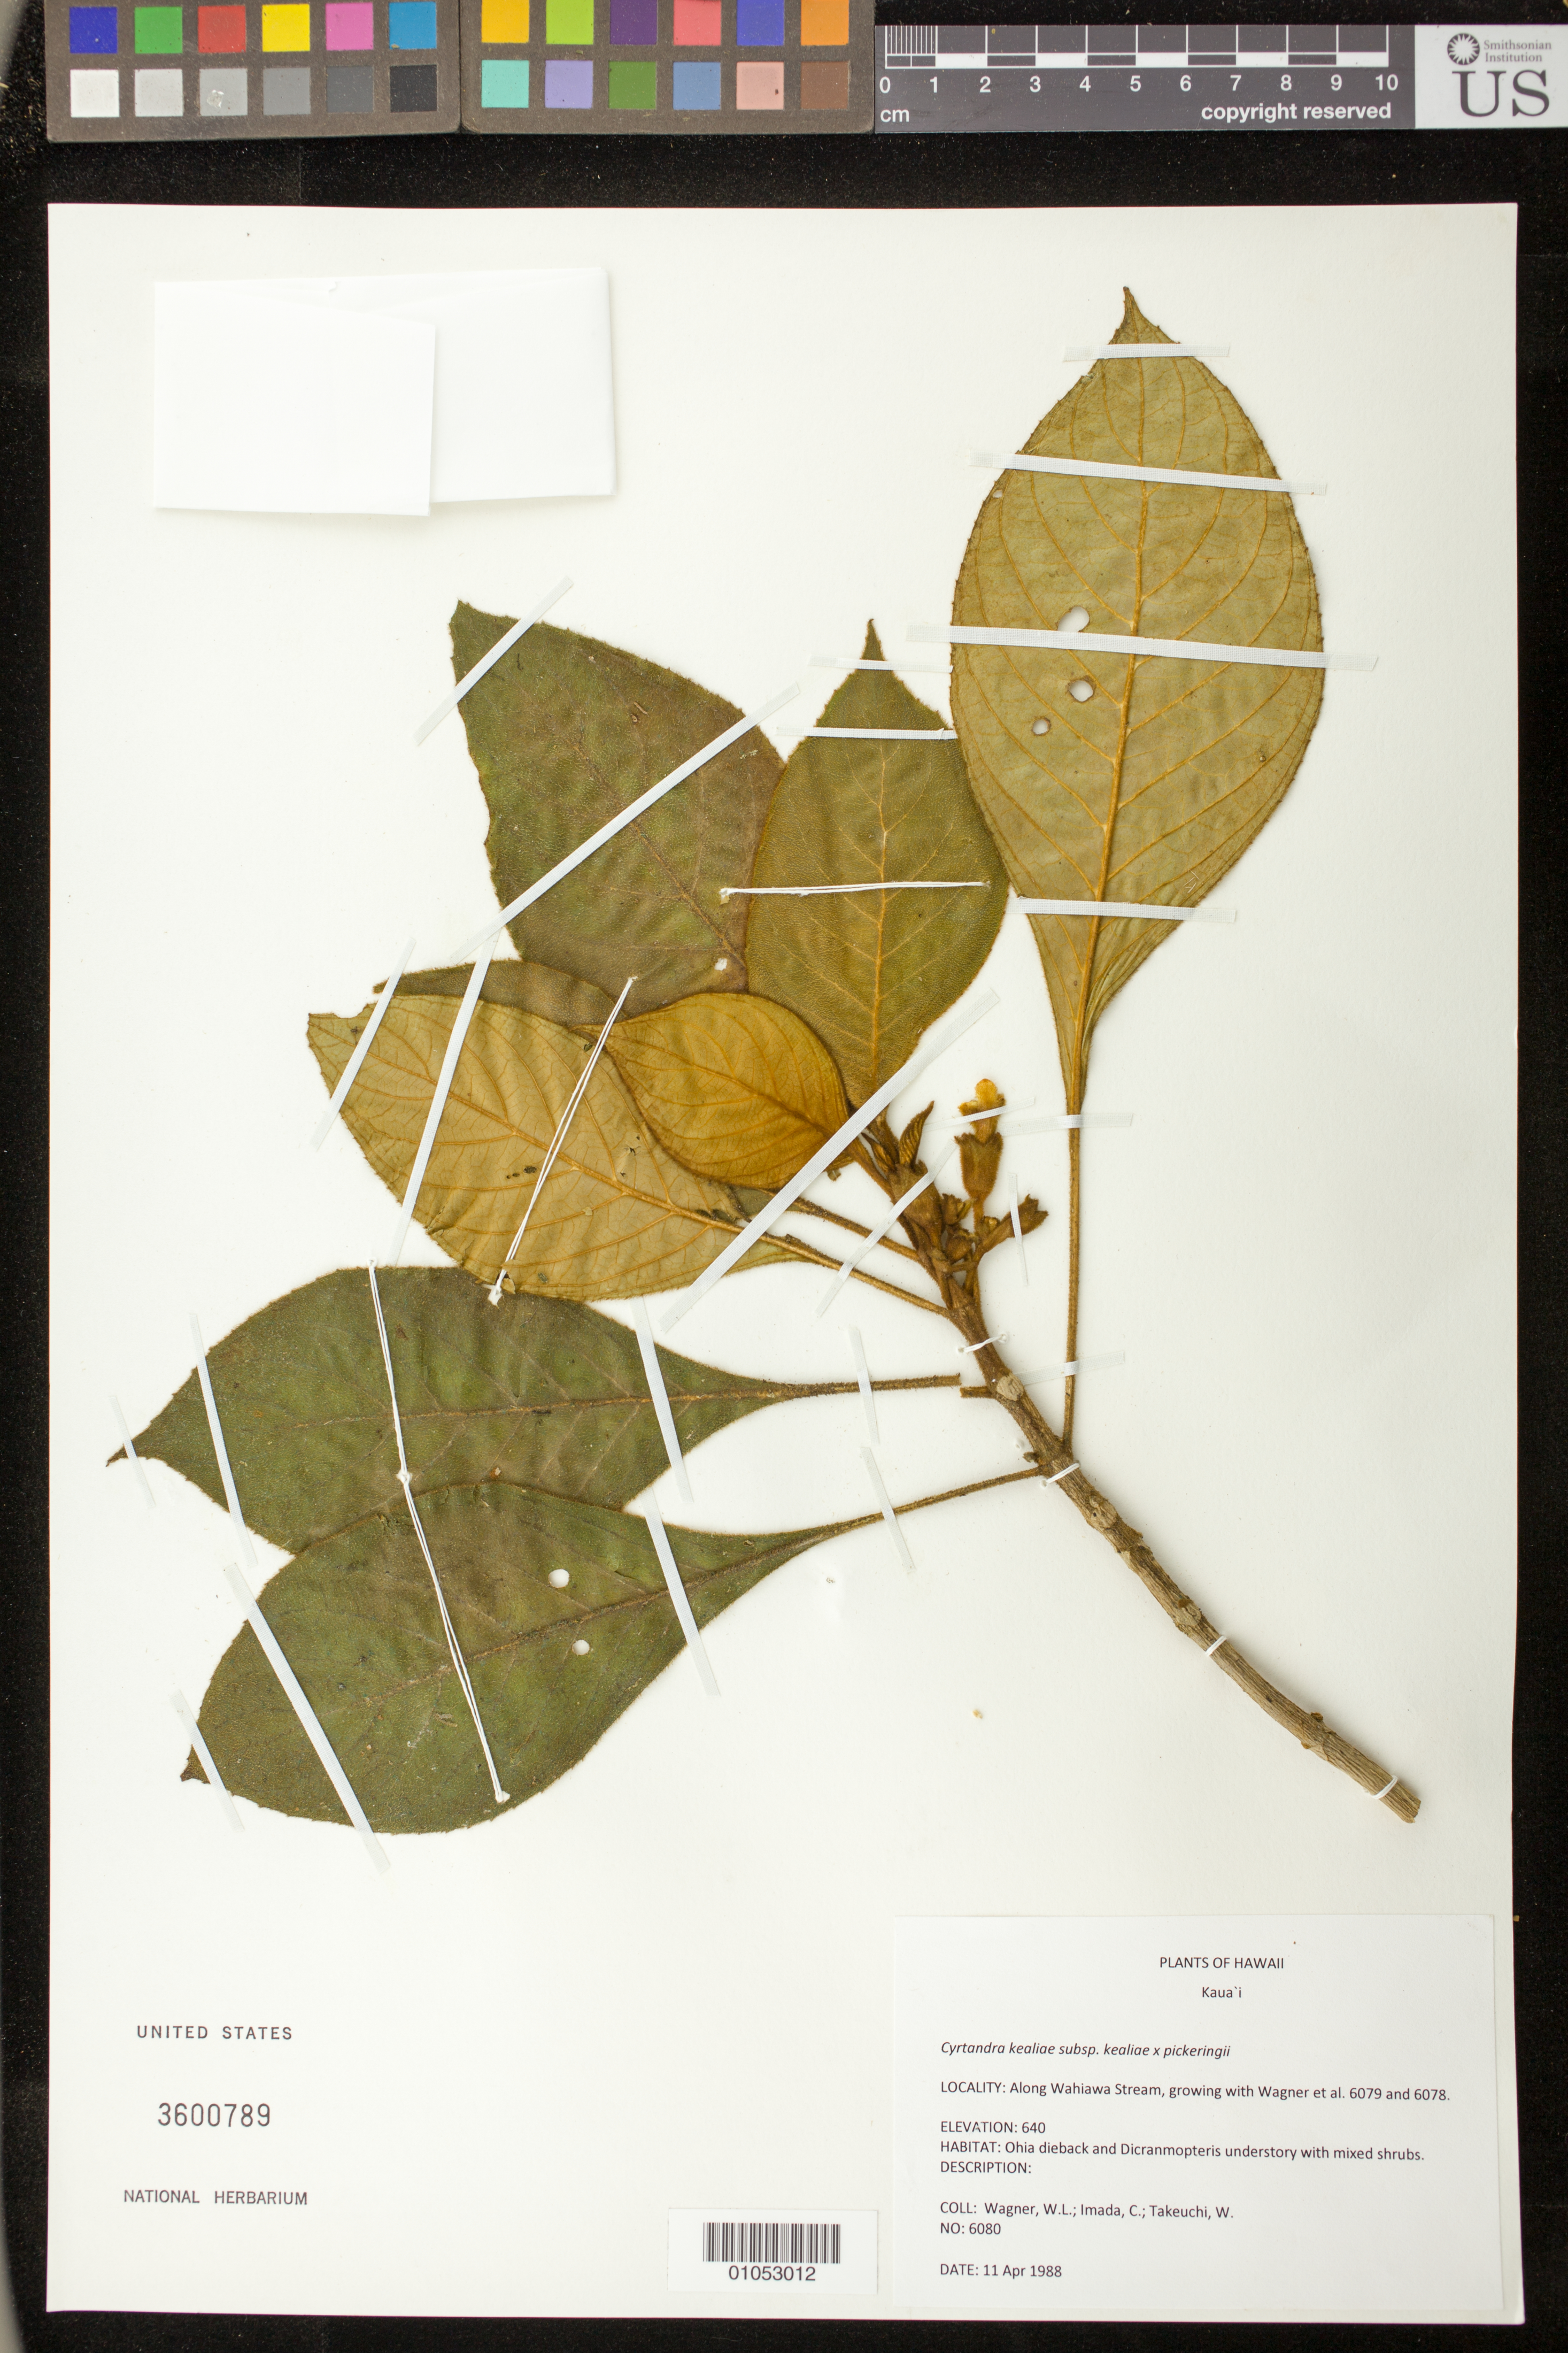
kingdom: Plantae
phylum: Tracheophyta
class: Magnoliopsida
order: Lamiales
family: Gesneriaceae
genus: Cyrtandra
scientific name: Cyrtandra kealiae subsp. kealiae x C. pickeringii A. Gray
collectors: W. L. Wagner, C. Imada & W. N. Takeuchi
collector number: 6080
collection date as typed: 11 Apr 1988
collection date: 1988-04-11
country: United States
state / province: Hawaii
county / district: Kauai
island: Kaua'i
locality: Along Wahiawa Stream, growing with Wagner et al. 6079 and 6078.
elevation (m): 640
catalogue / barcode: US 3600789